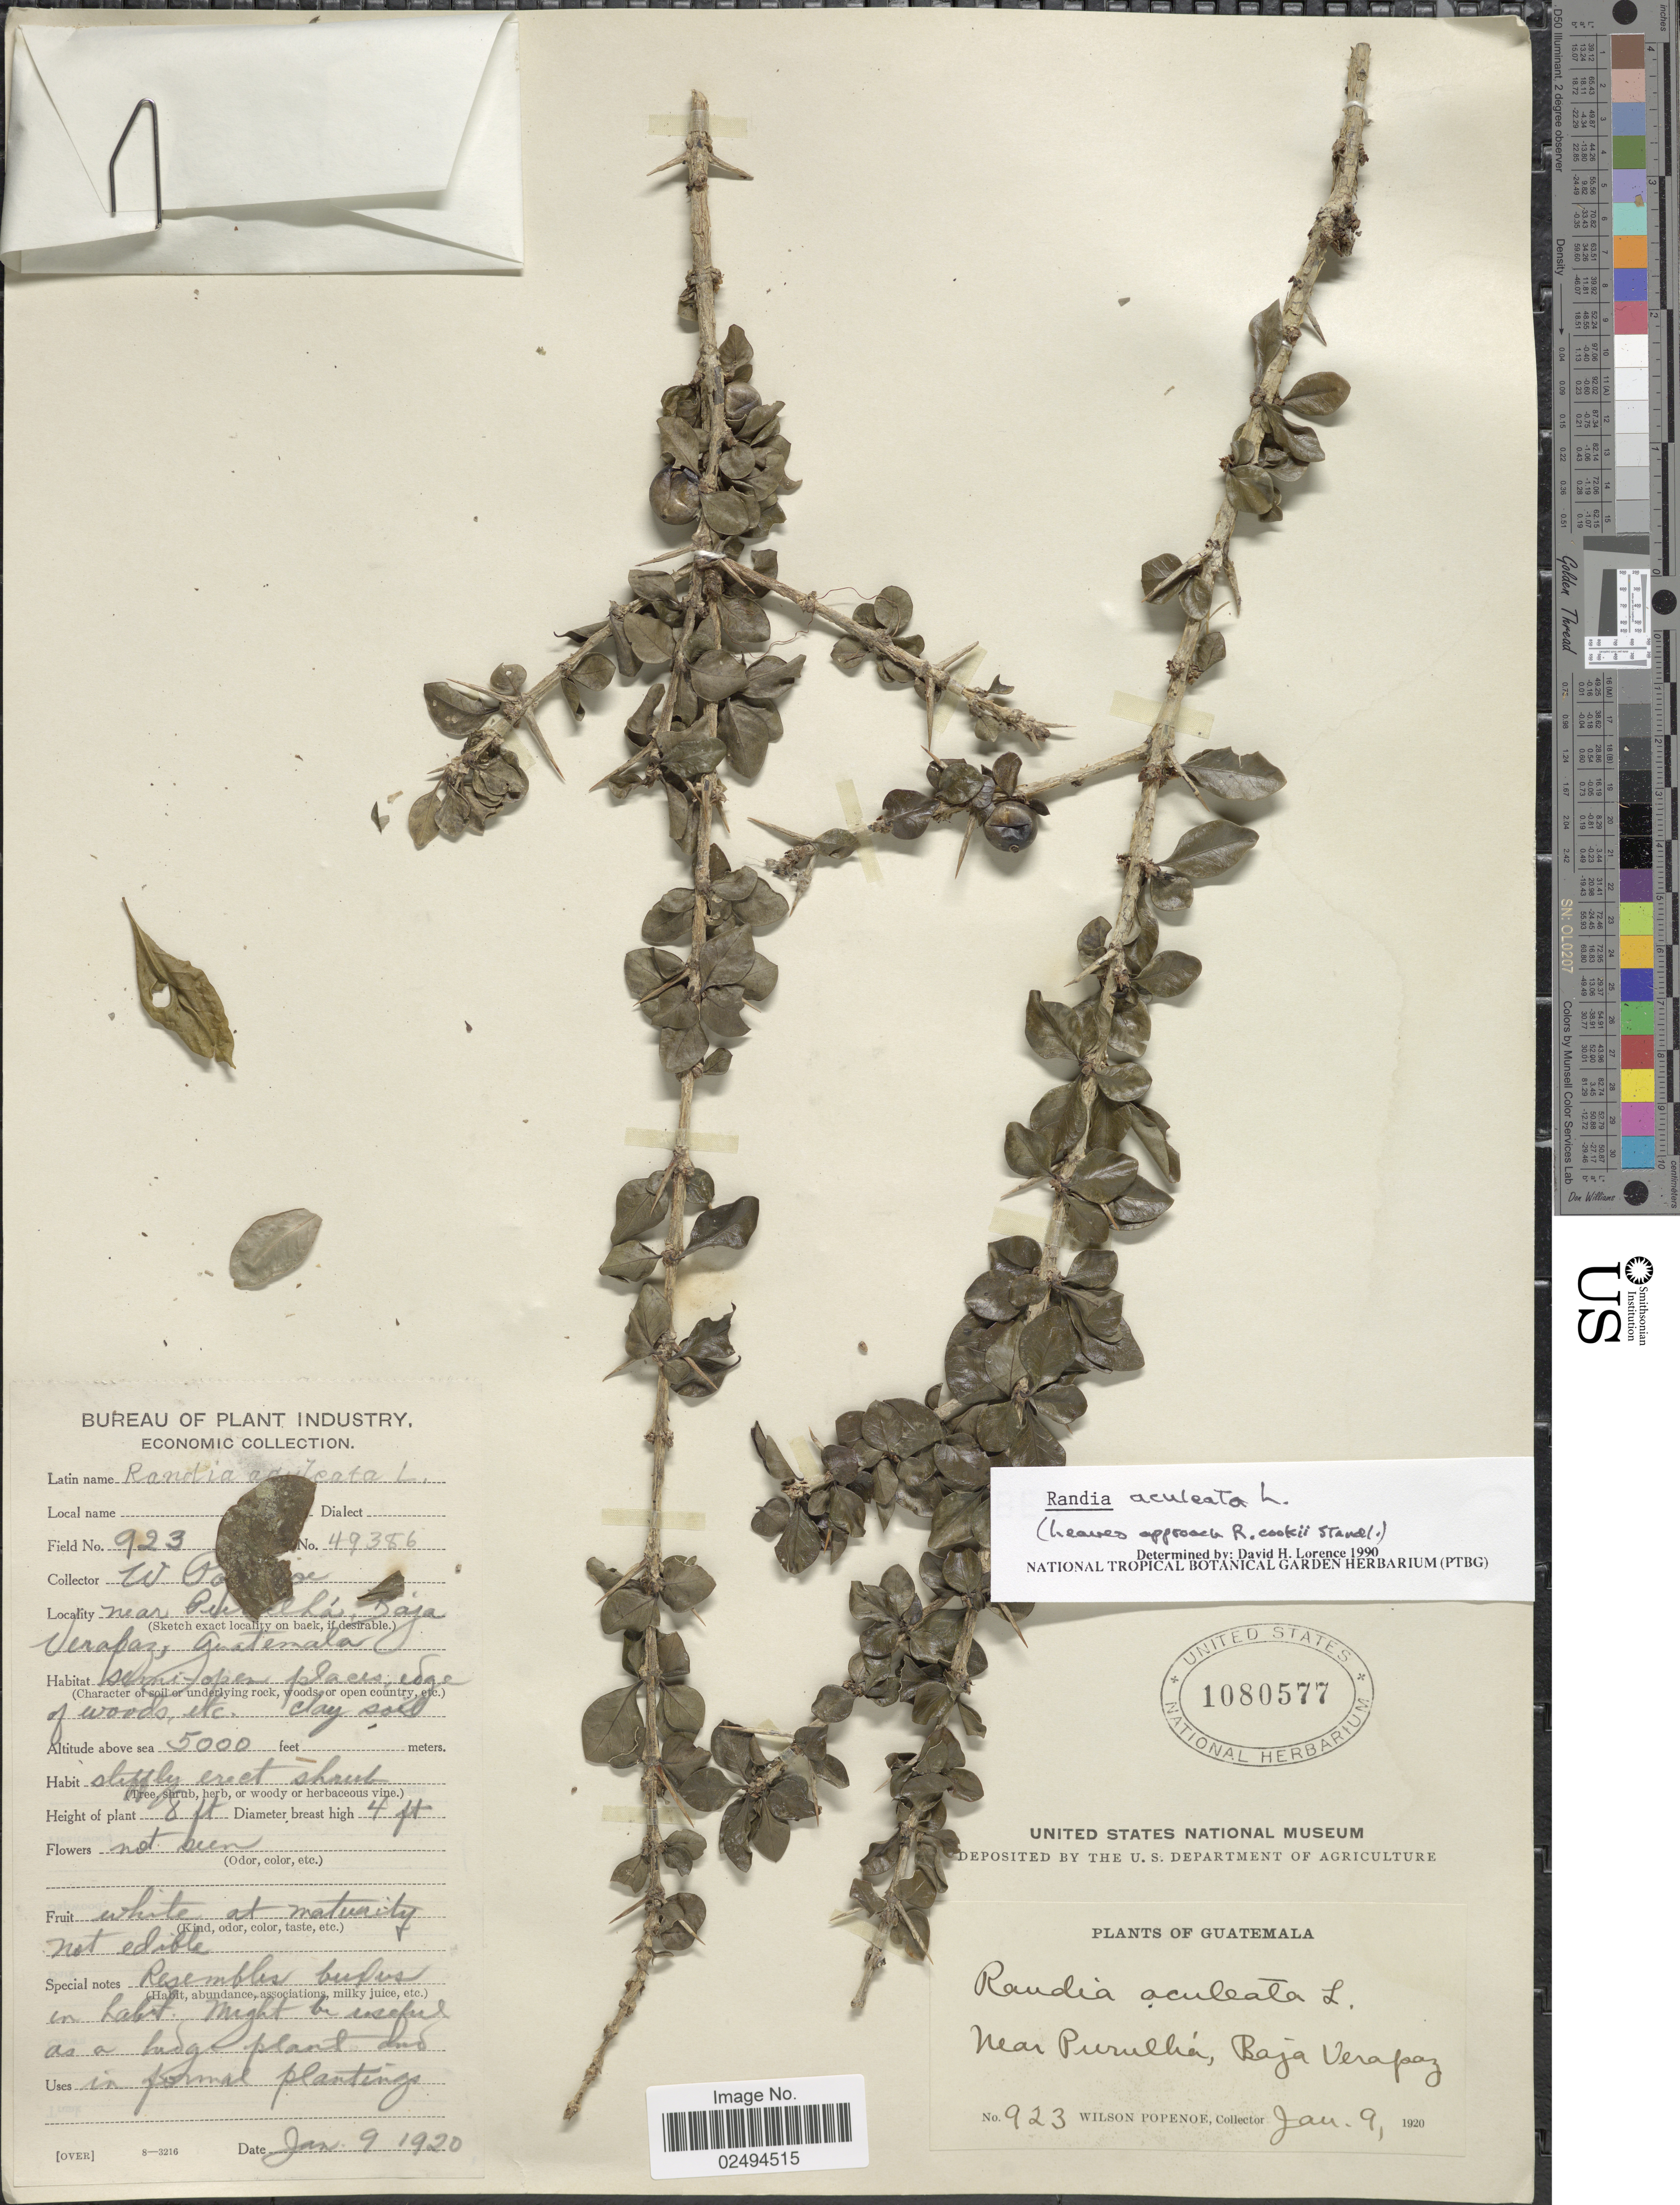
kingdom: Plantae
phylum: Tracheophyta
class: Magnoliopsida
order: Gentianales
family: Rubiaceae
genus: Randia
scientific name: Randia aculeata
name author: L.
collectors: W. Popenoe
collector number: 923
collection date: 1920-01-09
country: Guatemala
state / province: Baja Verapaz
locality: Near Purulha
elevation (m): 1524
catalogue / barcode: US 1080577